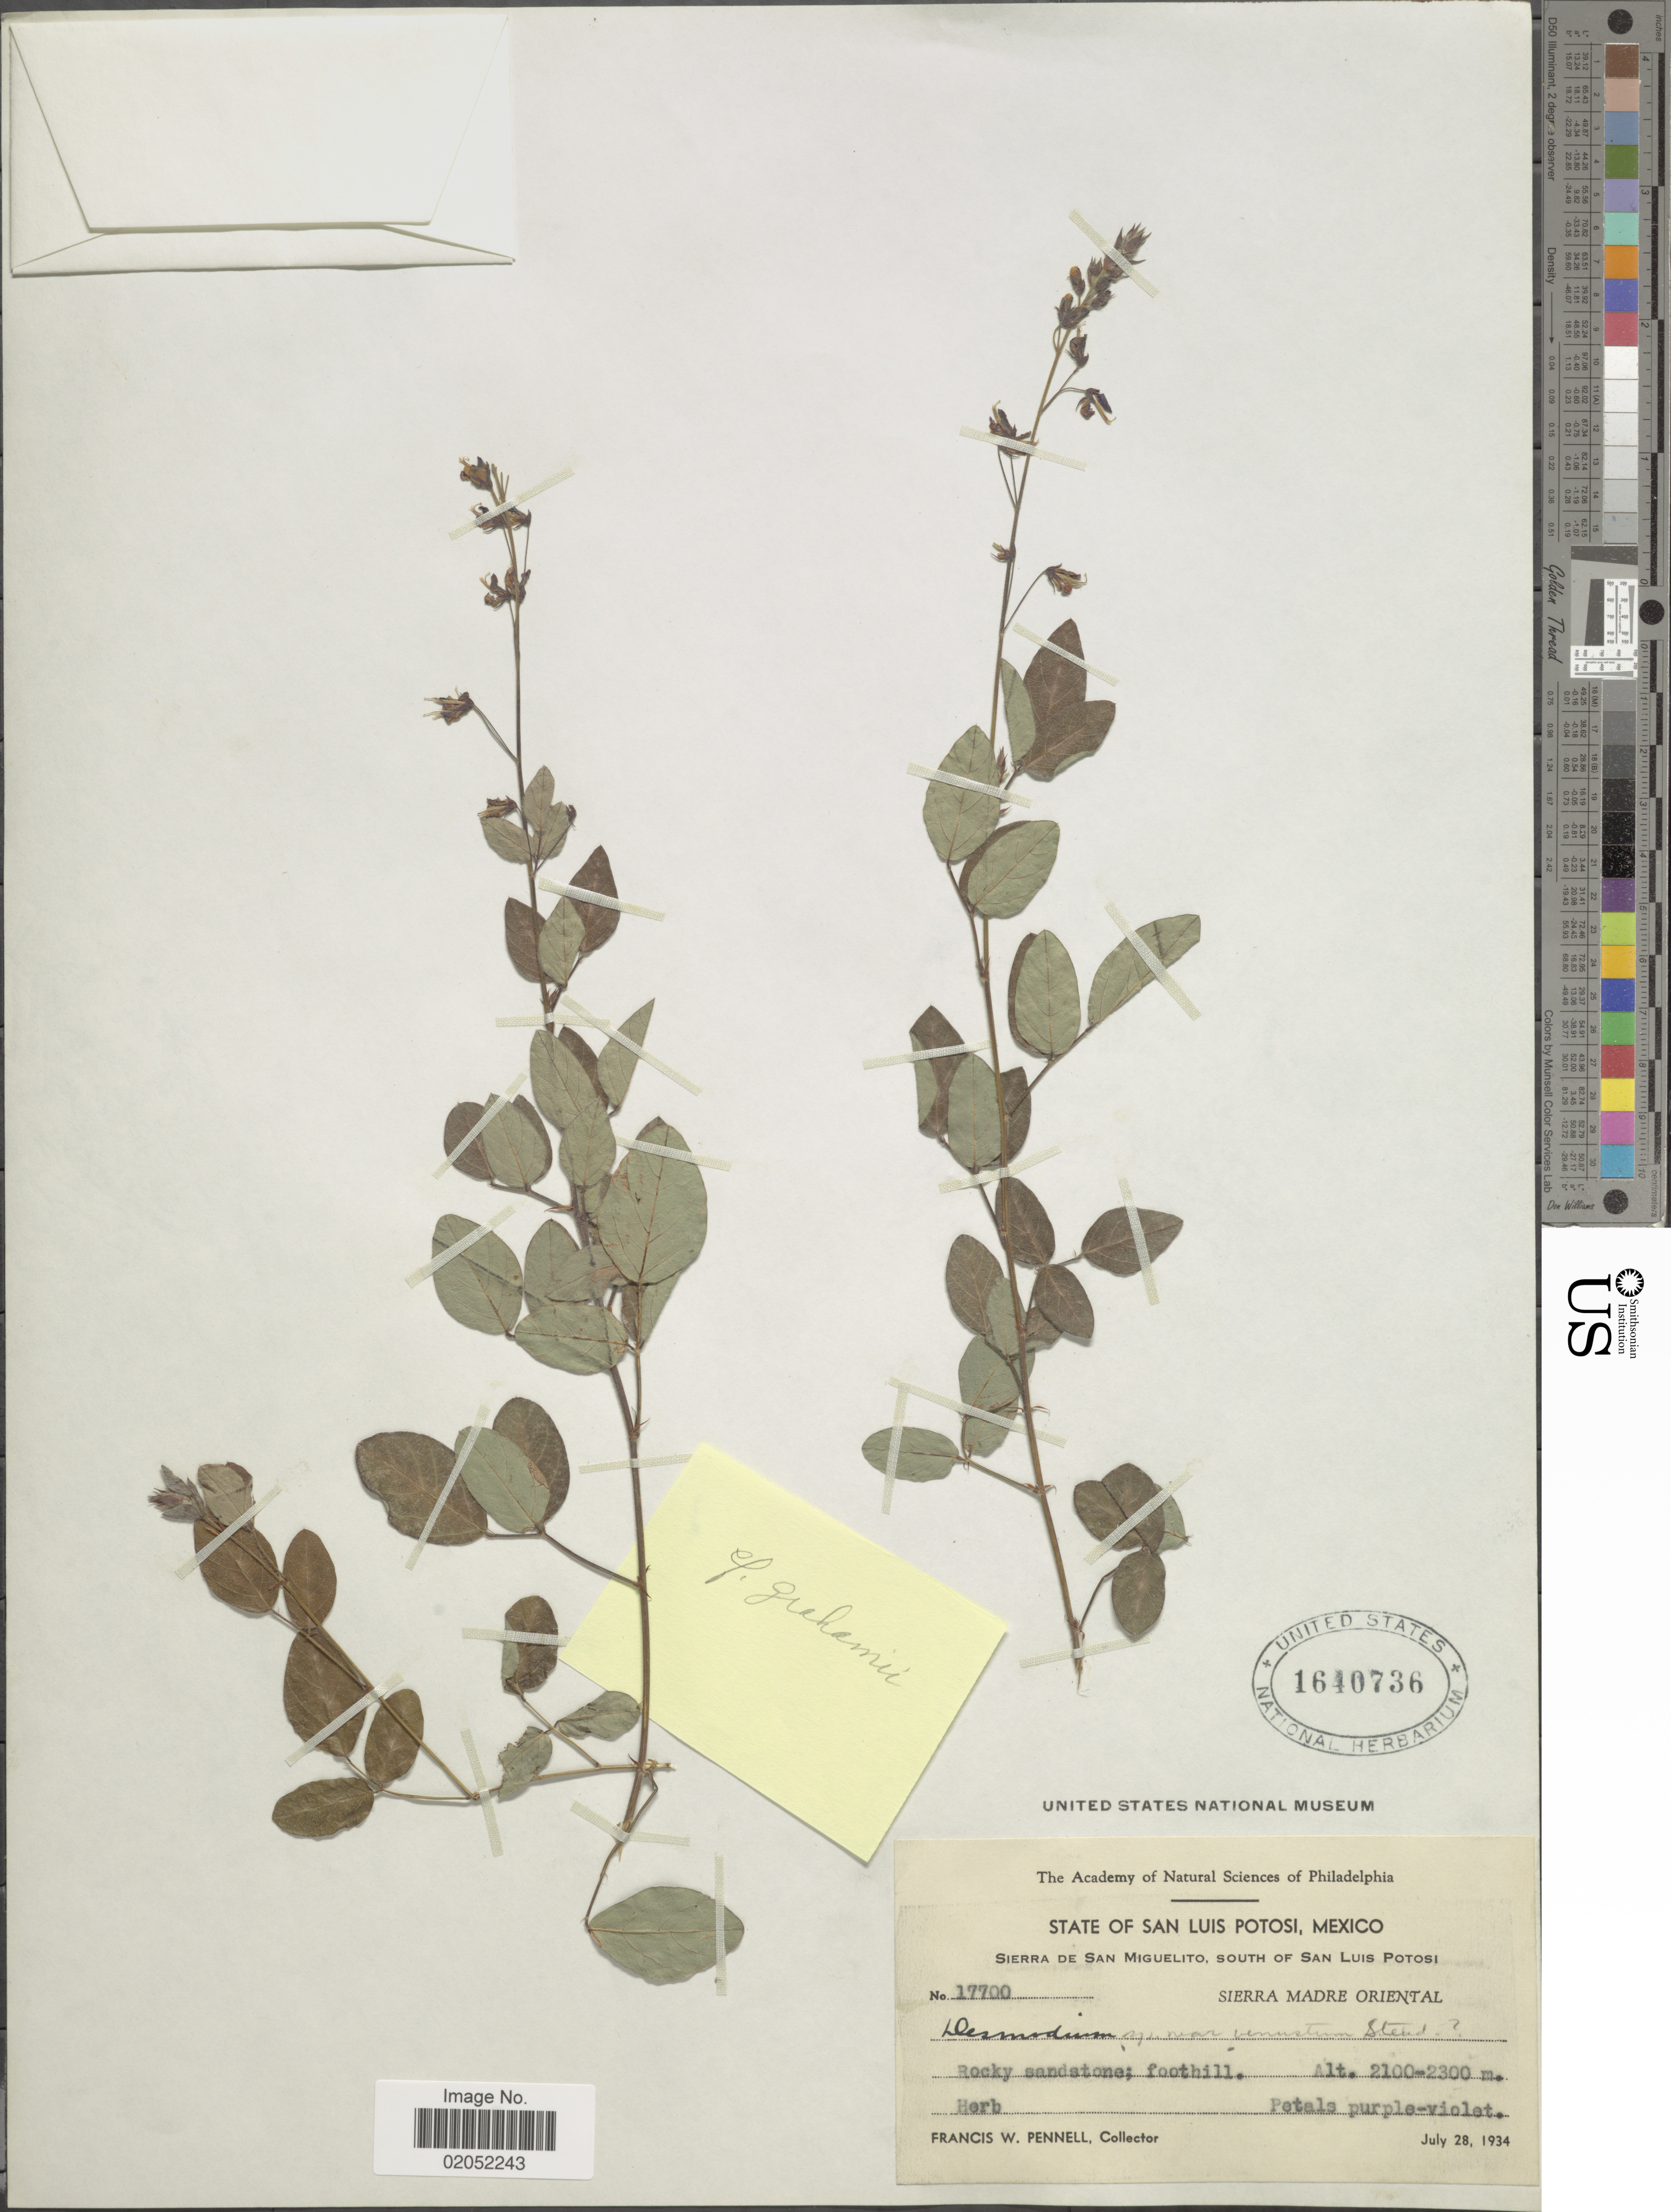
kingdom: Plantae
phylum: Tracheophyta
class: Magnoliopsida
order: Fabales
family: Fabaceae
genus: Desmodium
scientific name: Desmodium grahamii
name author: A. Gray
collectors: F. W. Pennell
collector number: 1770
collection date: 1934-07-28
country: Mexico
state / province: San Luis Potosí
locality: San Luis Potosi, Mexico. Sierra de San Miguelito, south of San Luis Potosi, Sierra Madre Oriental.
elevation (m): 2100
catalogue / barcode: US 164036